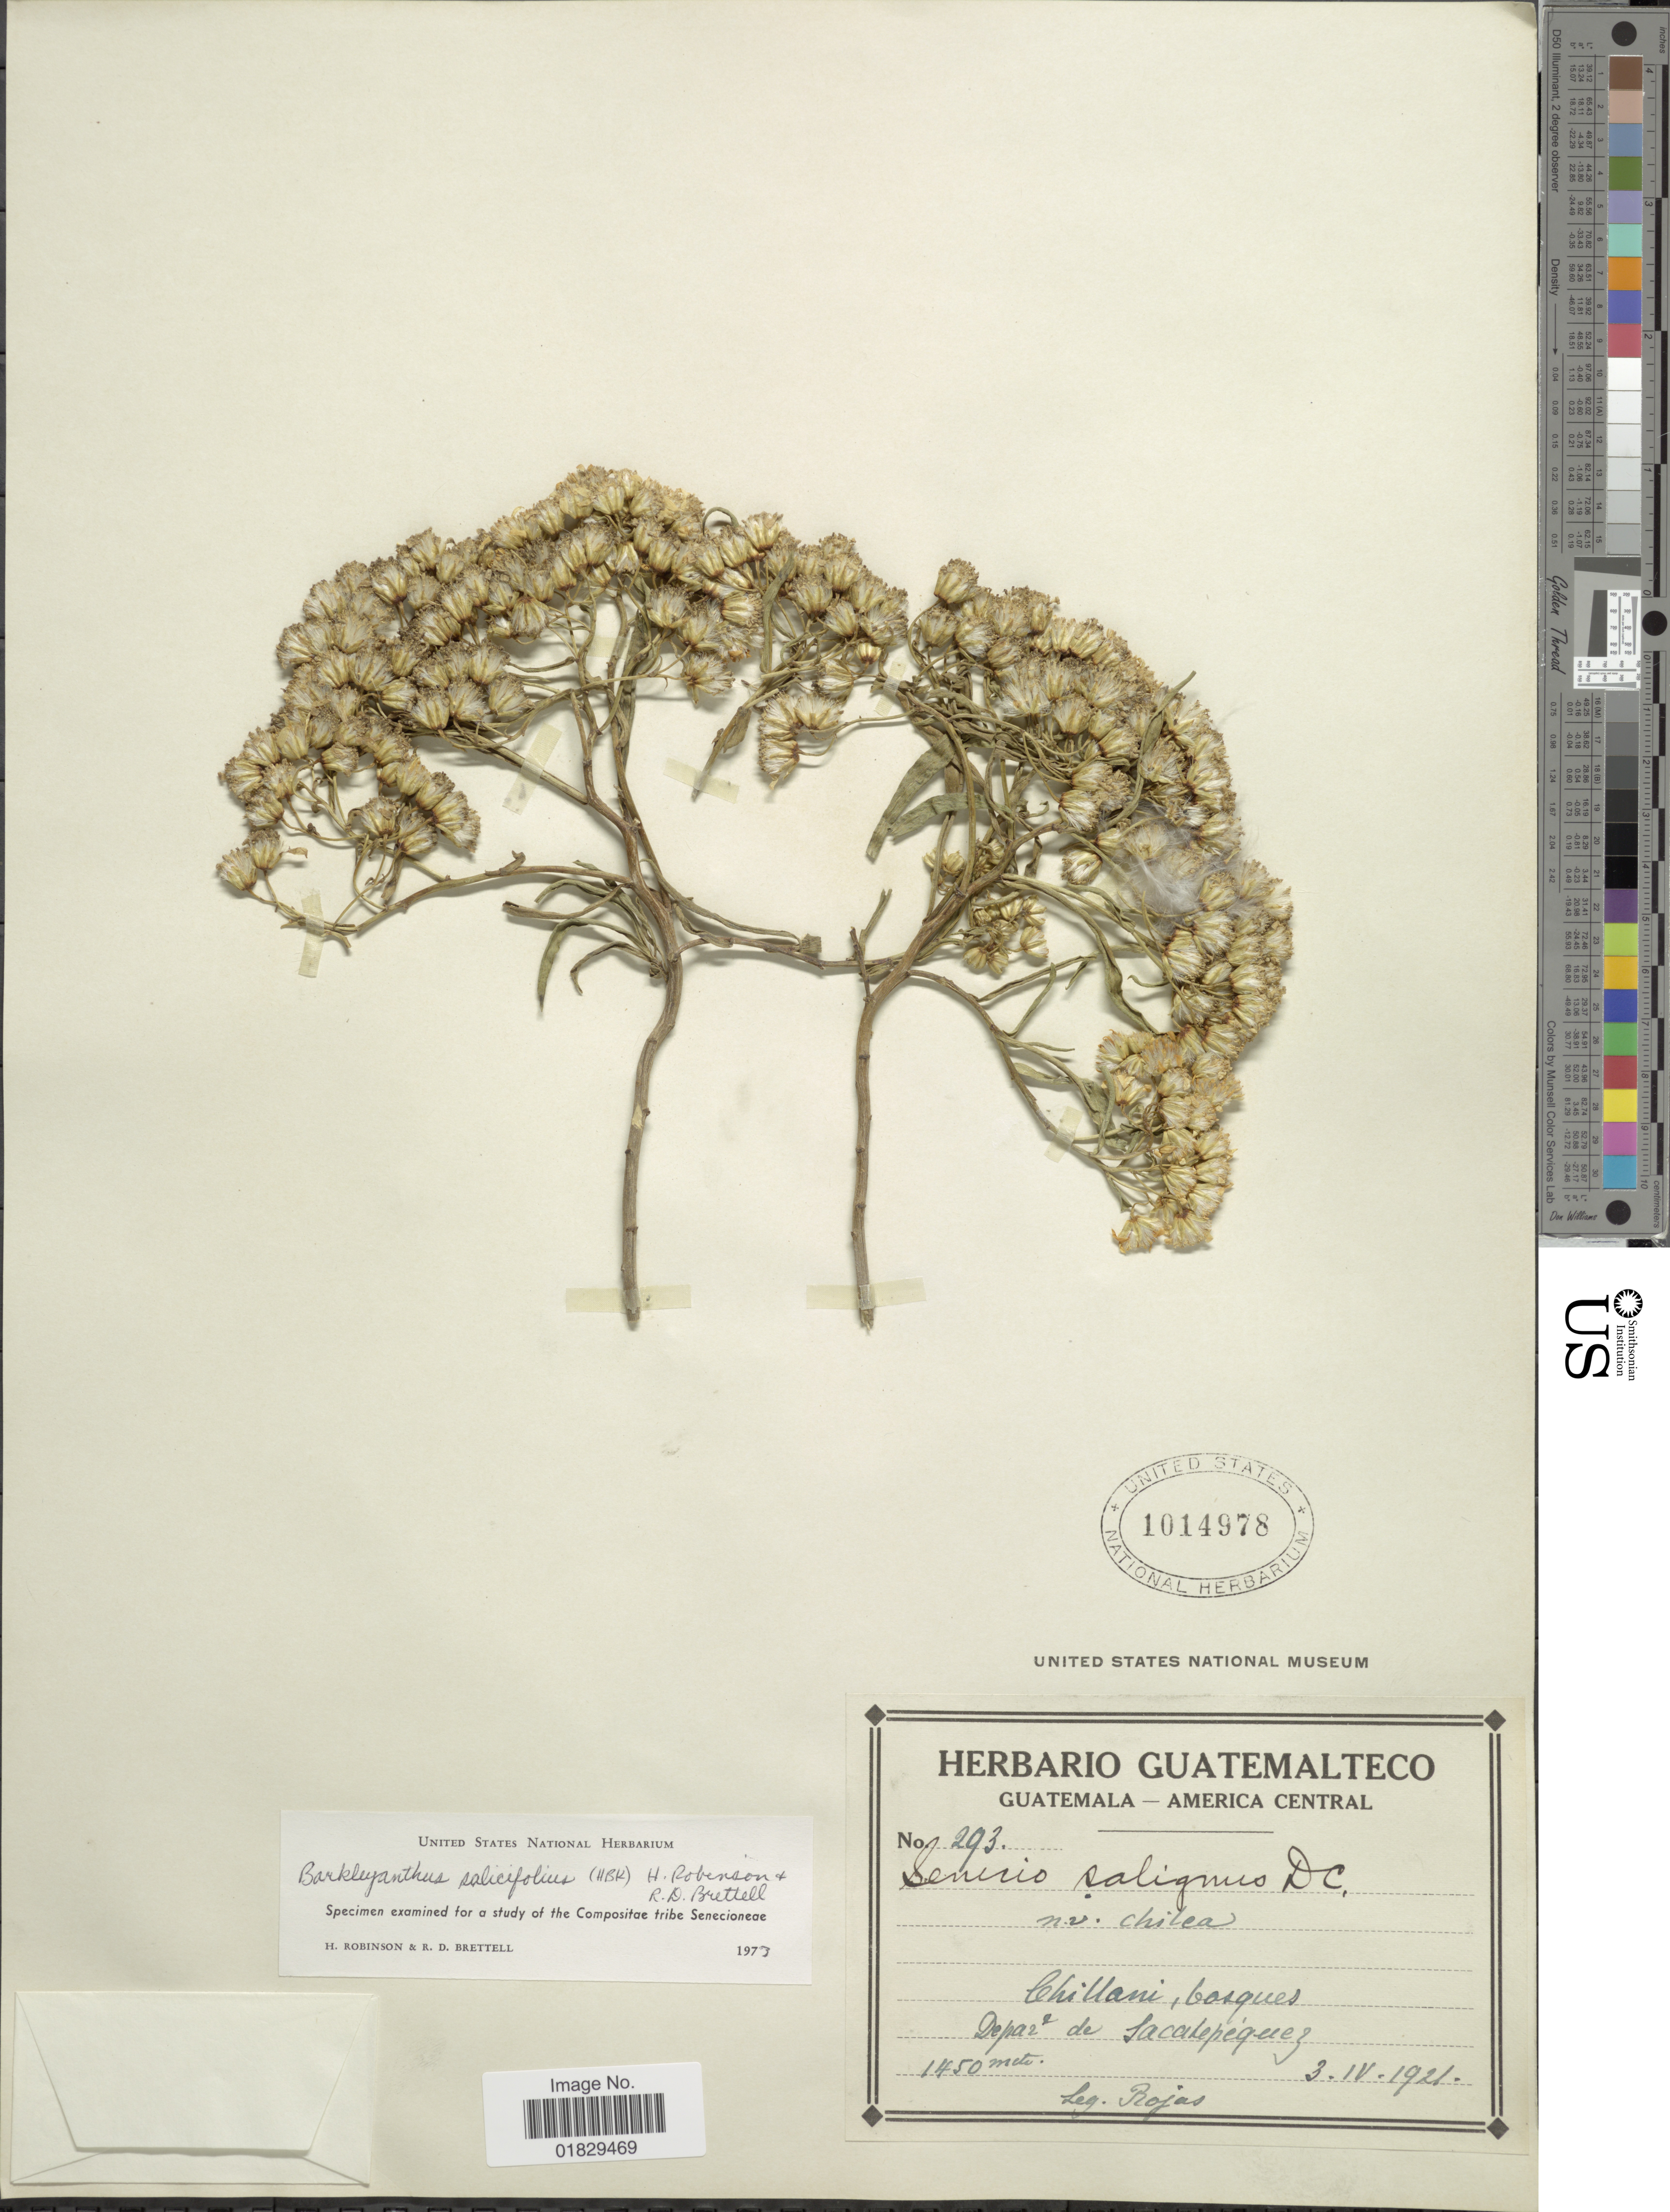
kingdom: Plantae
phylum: Tracheophyta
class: Magnoliopsida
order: Asterales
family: Asteraceae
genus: Barkleyanthus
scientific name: Barkleyanthus salicifolius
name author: (Kunth) H. Rob. & Brettell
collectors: Rojas, --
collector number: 293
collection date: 1921-04-03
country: Guatemala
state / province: Sacatepéquez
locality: Chillani, bosques. Depart. de Sacatepéquez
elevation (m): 1450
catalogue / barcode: US 1014978